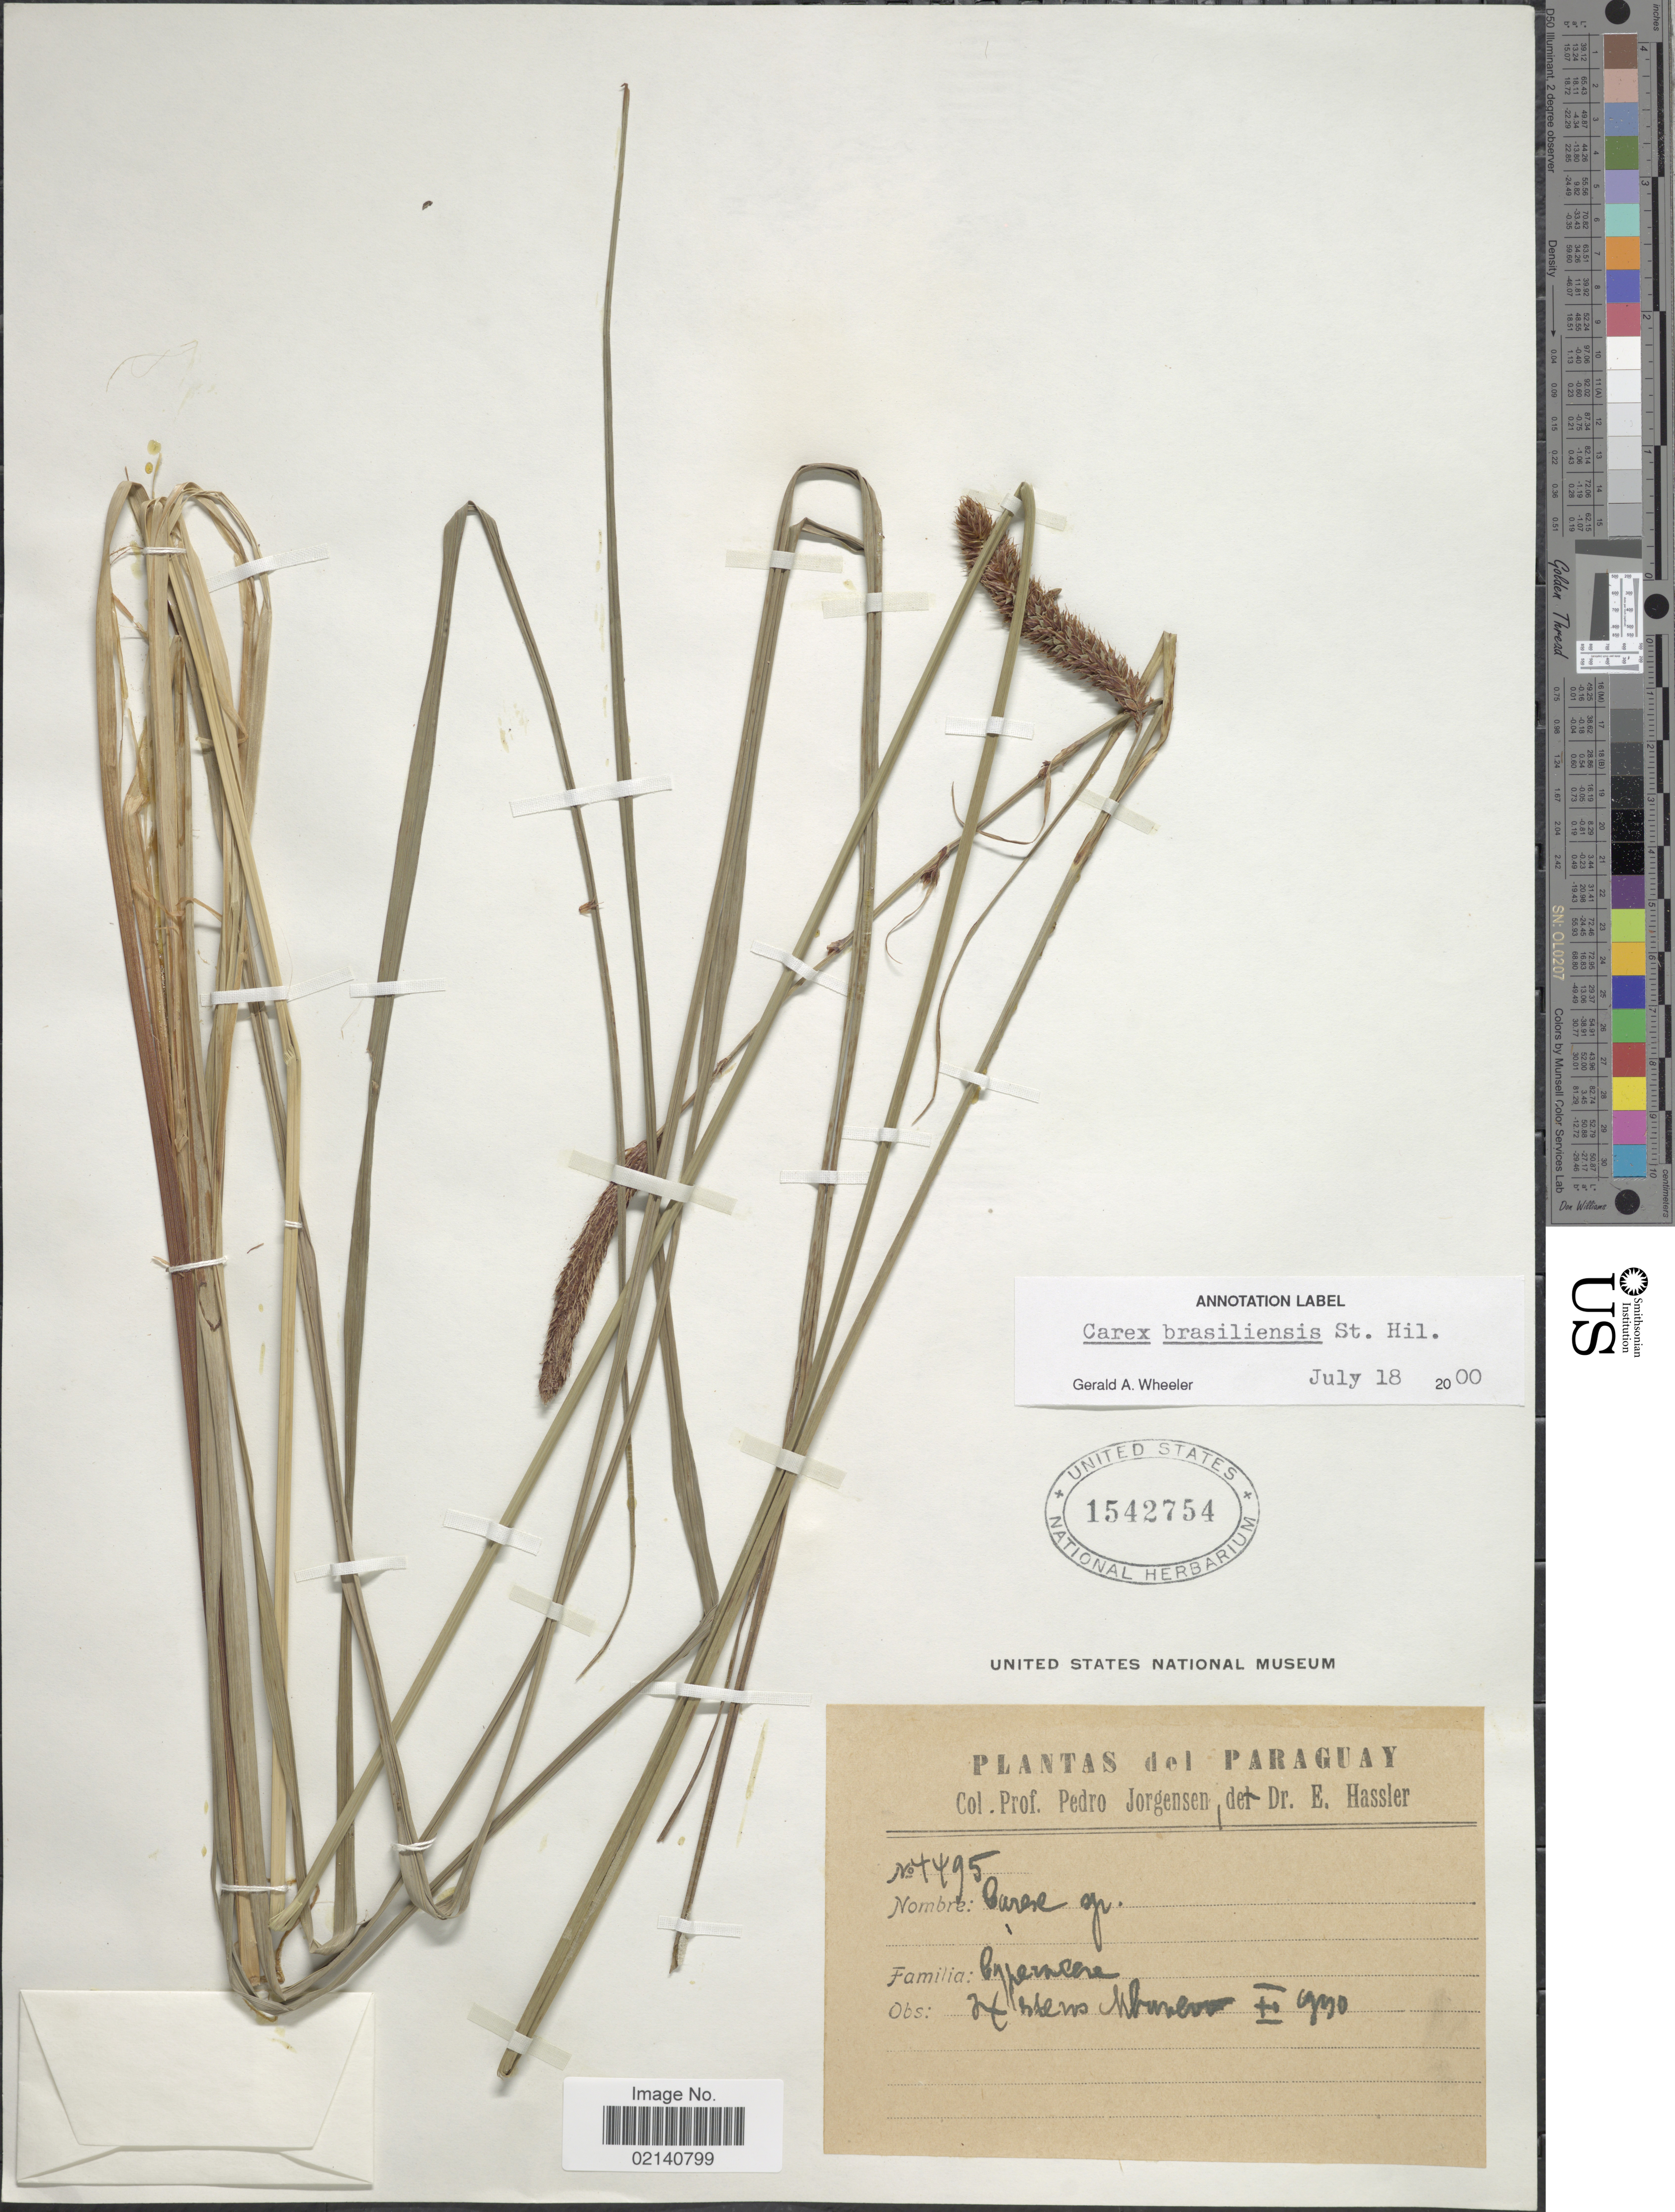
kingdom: Plantae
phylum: Tracheophyta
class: Liliopsida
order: Poales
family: Cyperaceae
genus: Carex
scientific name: Carex brasiliensis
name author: A. St.-Hil.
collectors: P. Jörgensen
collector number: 4495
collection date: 1930-11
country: Paraguay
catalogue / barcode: US 1542754